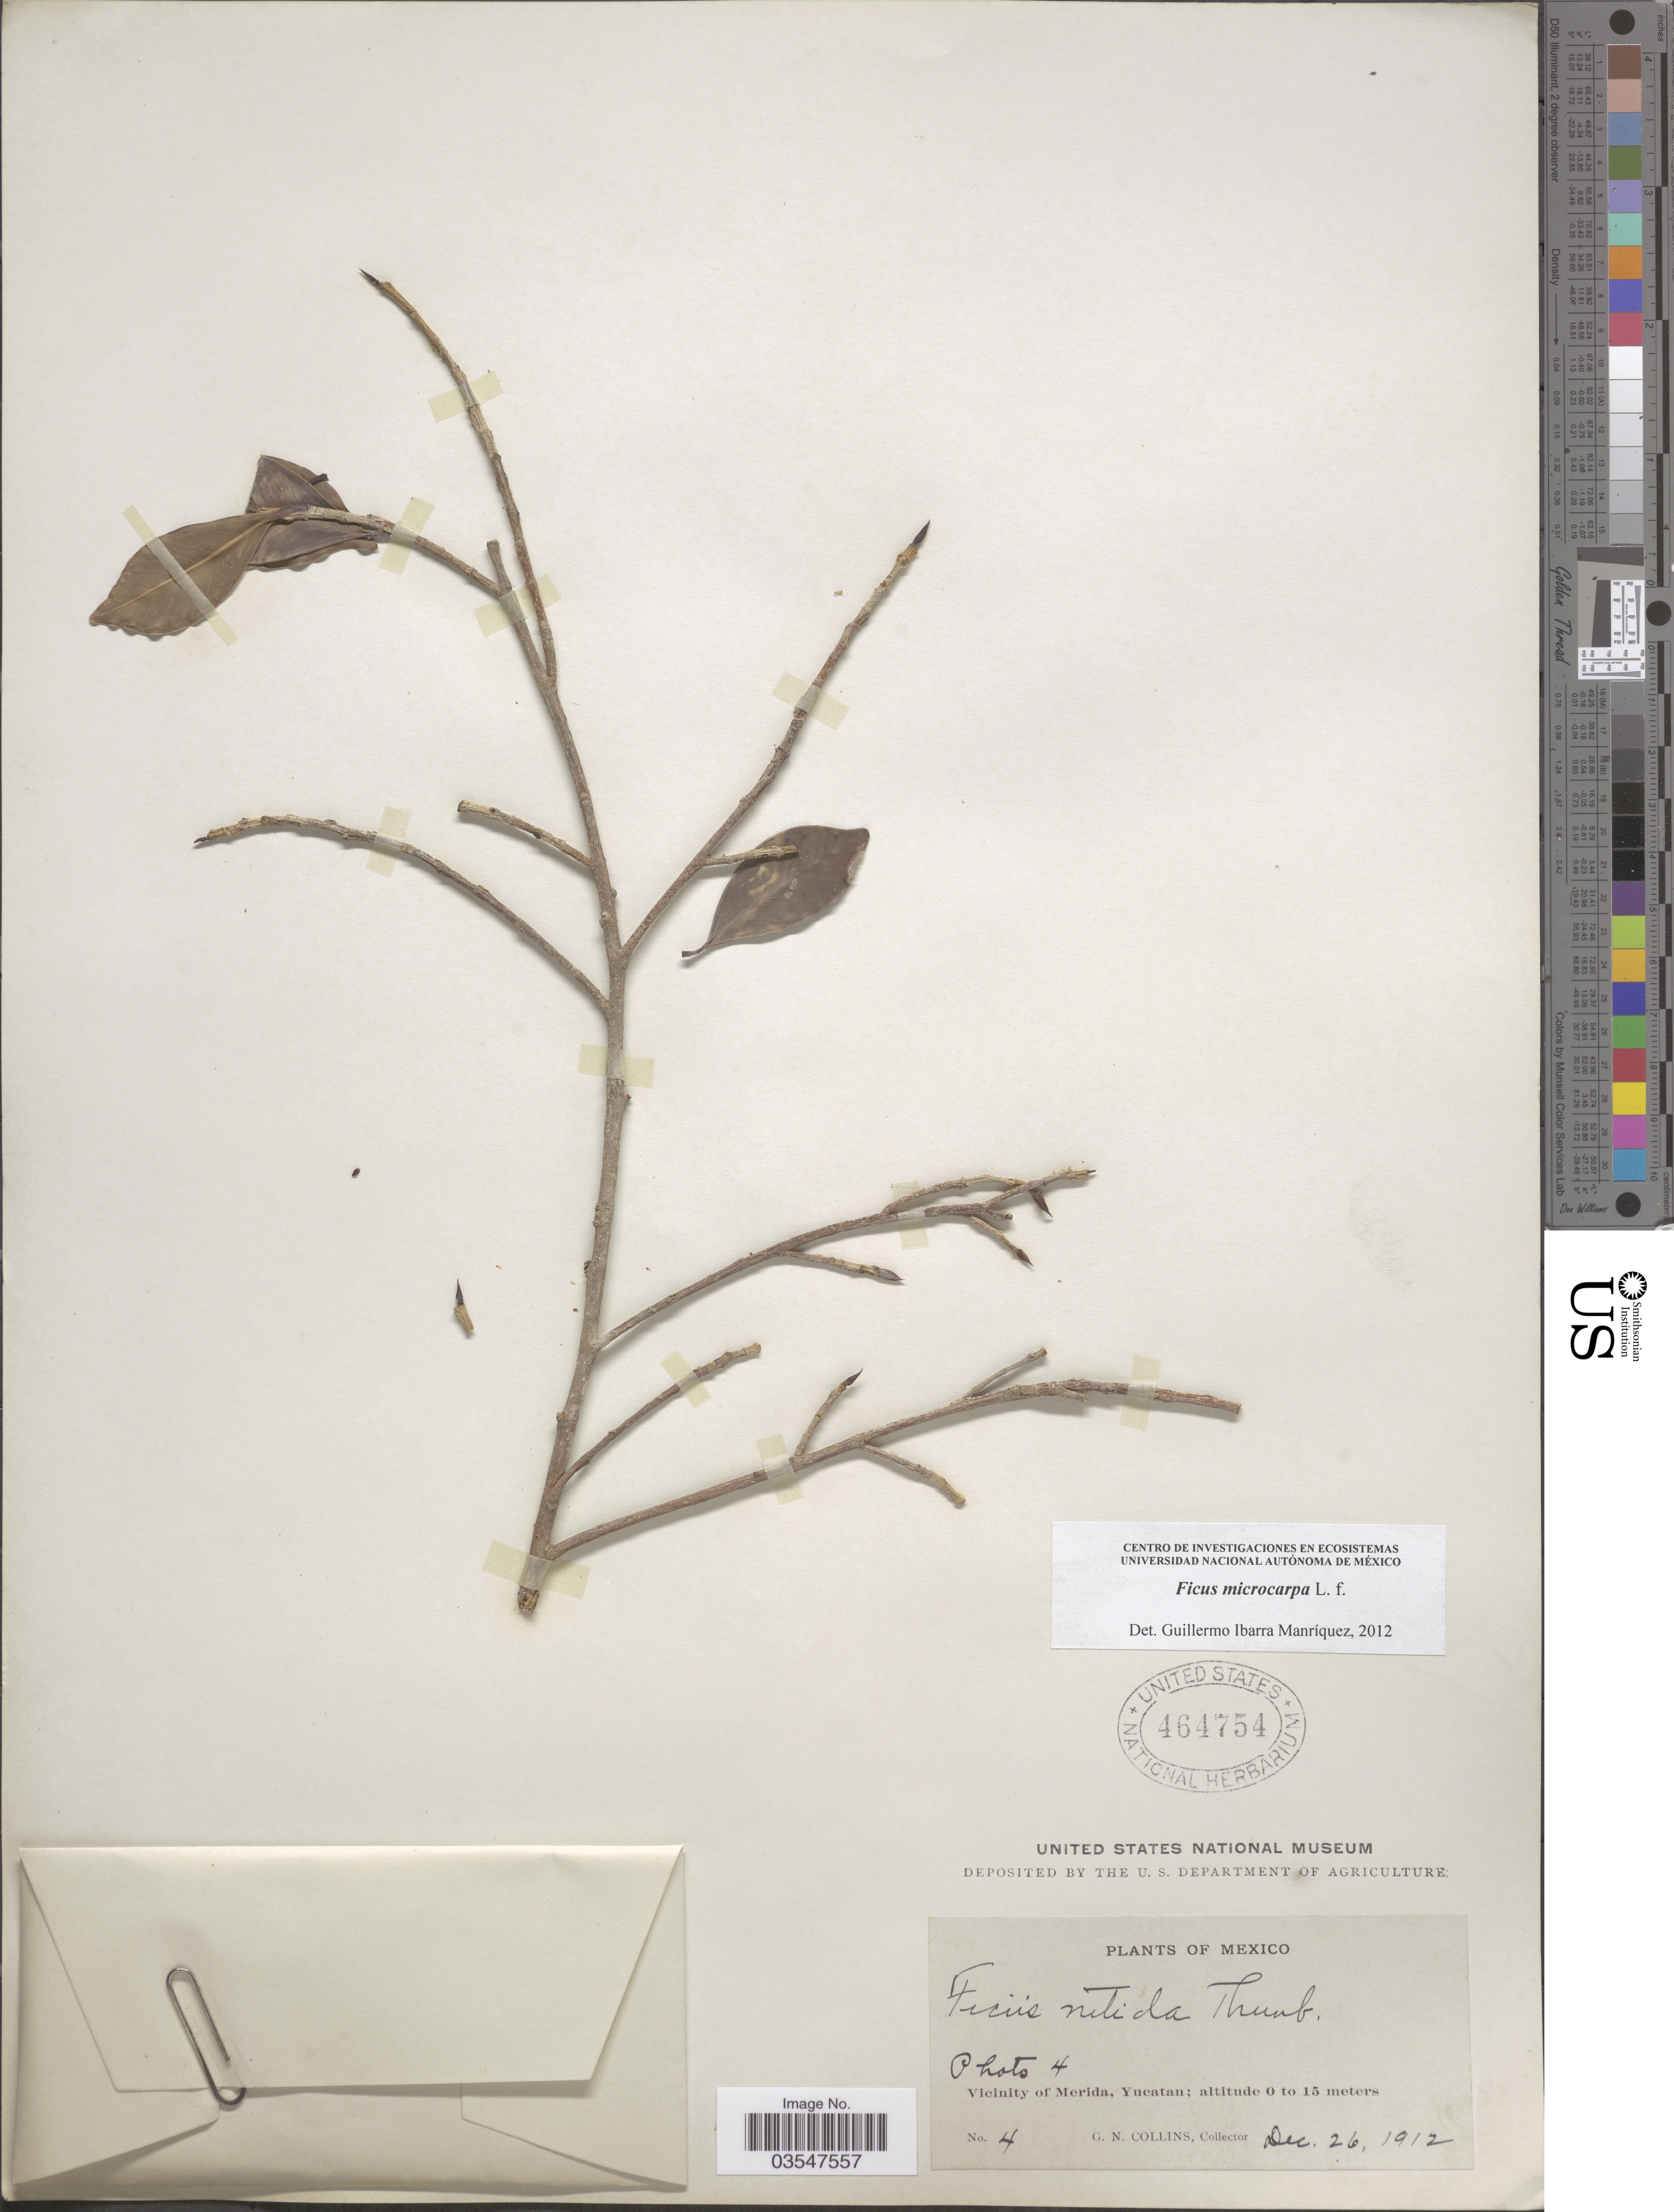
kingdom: Plantae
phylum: Tracheophyta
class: Magnoliopsida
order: Rosales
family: Moraceae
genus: Ficus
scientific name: Ficus microcarpa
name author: L. f.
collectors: G. Collins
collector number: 4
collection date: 1912-12-26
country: Mexico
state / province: Yucatán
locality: Vicinity of Merida.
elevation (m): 0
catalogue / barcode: US 464754